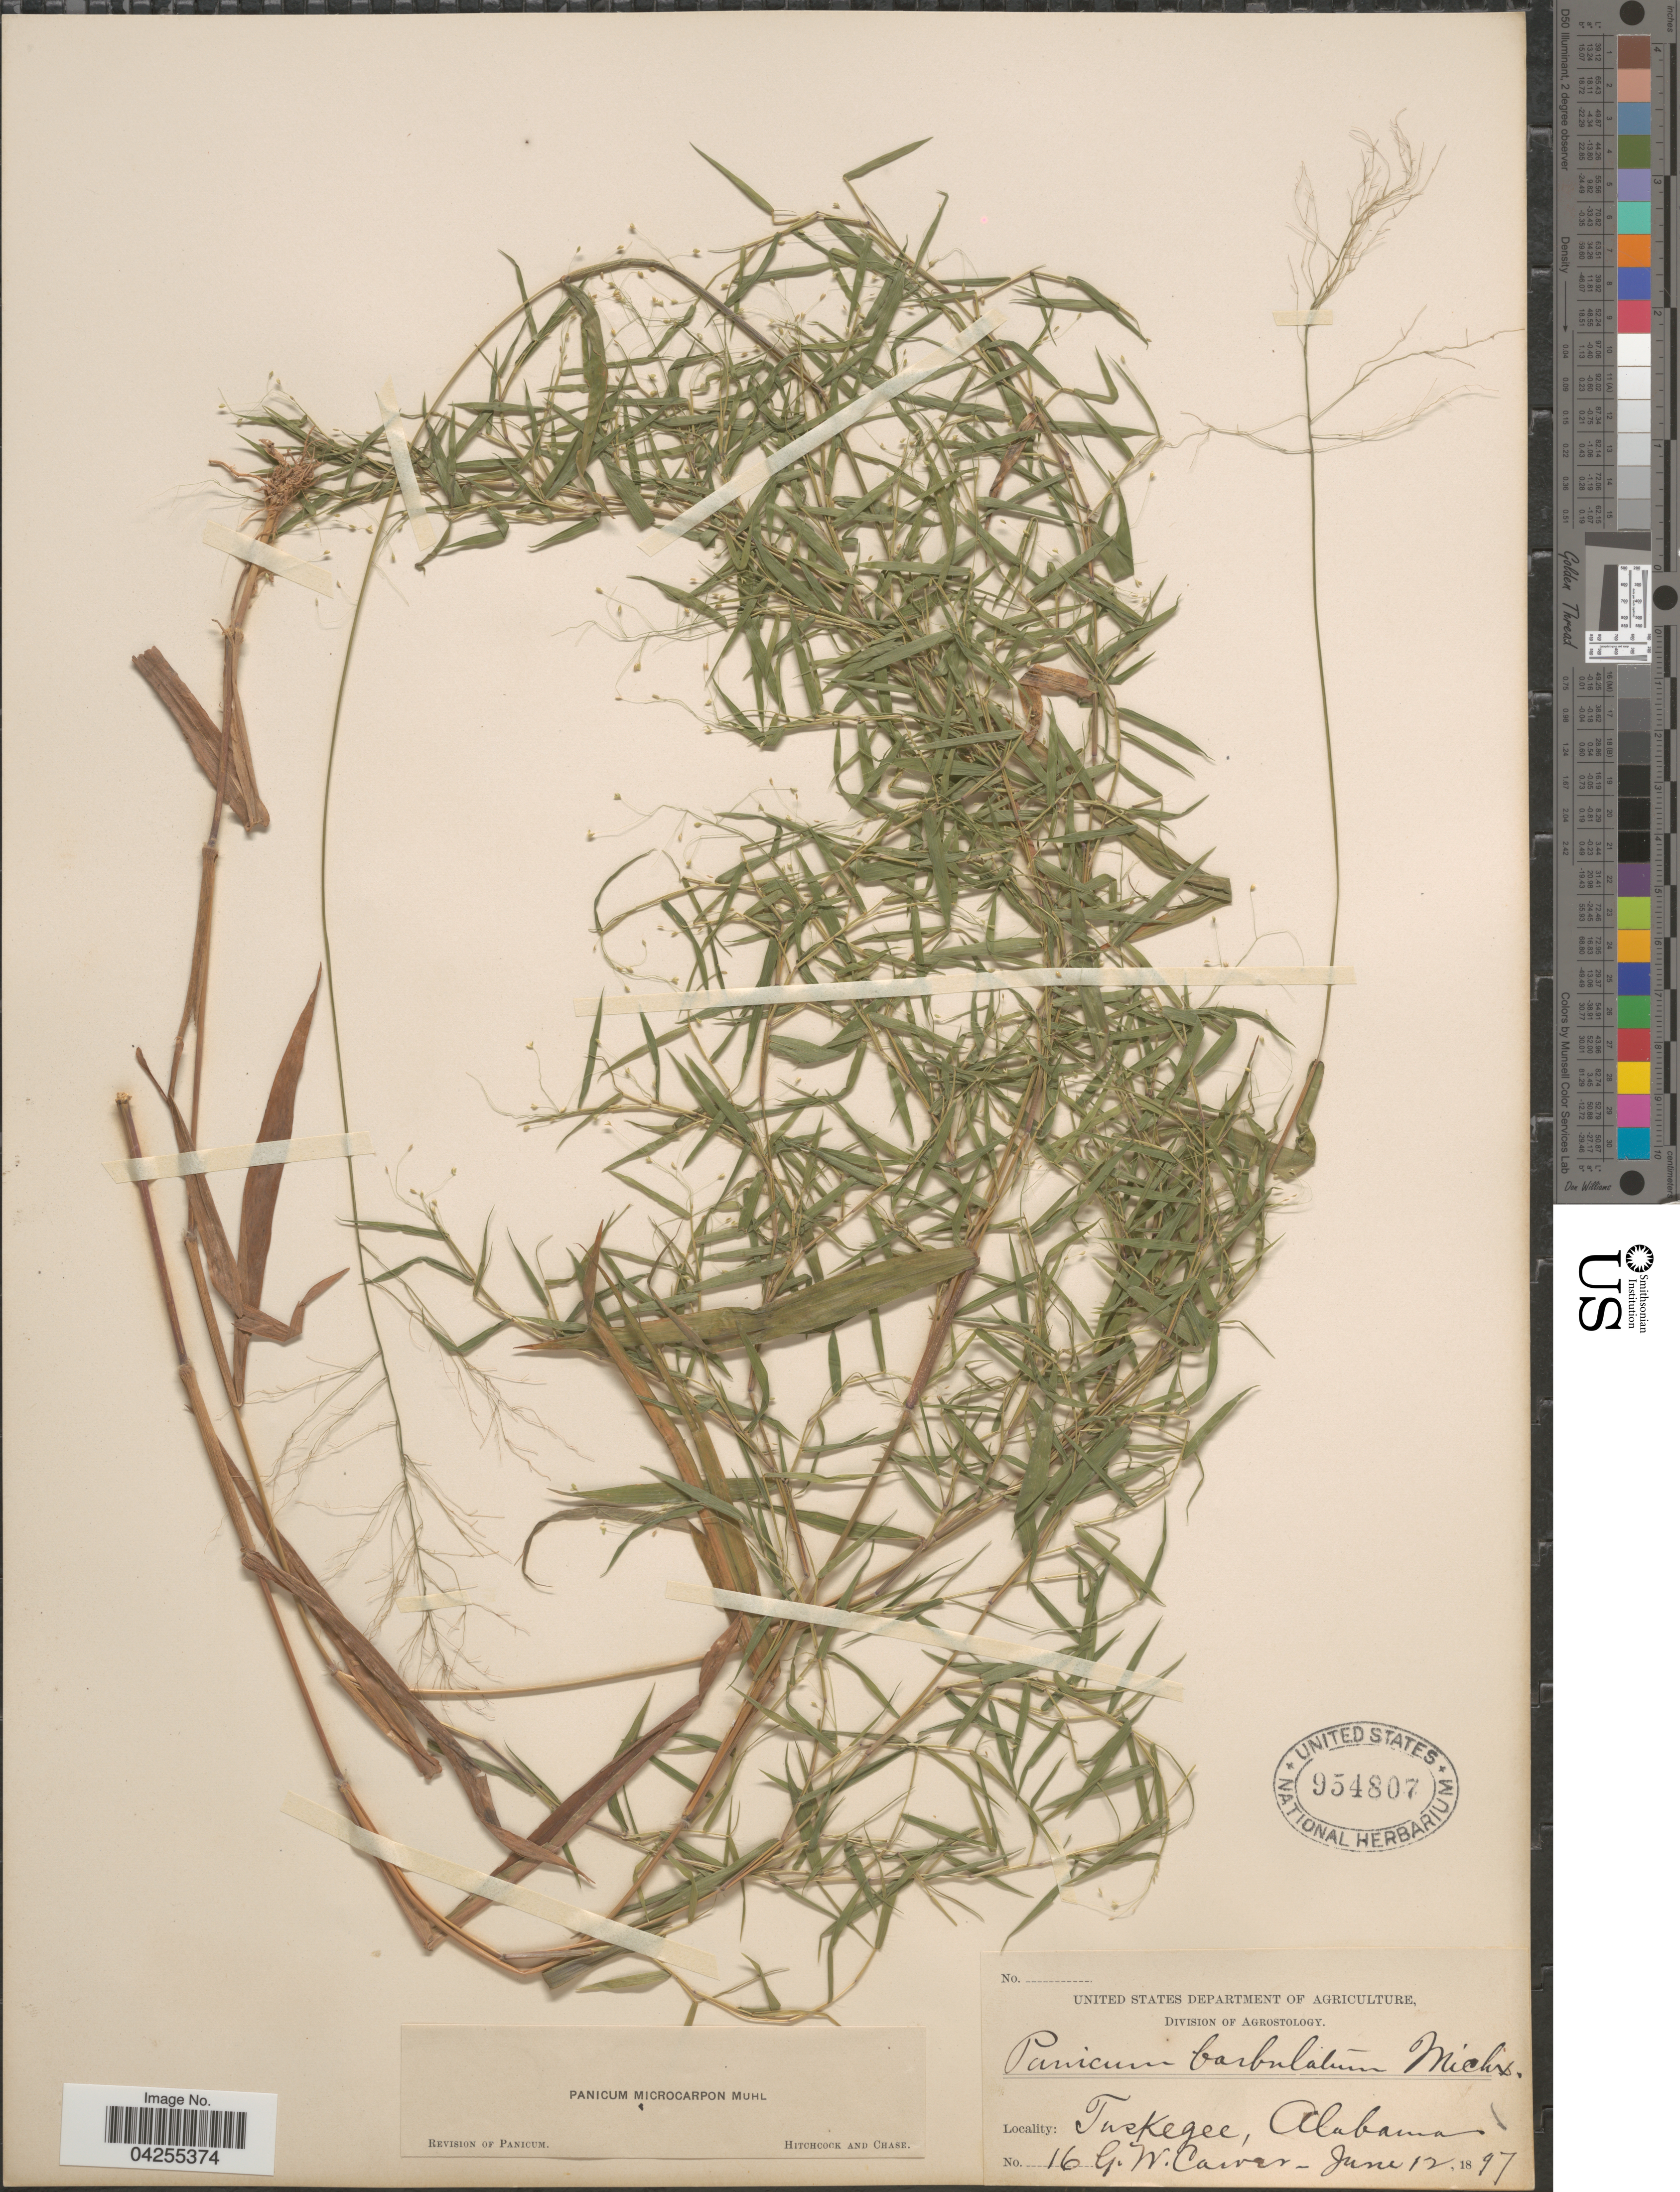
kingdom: Plantae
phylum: Tracheophyta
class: Liliopsida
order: Poales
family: Poaceae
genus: Dichanthelium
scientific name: Dichanthelium dichotomum var. dichotomum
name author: (L.) Gould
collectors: G. Carver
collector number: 16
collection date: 1897-06-12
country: United States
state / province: Alabama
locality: Tuskegee.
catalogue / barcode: US 954807